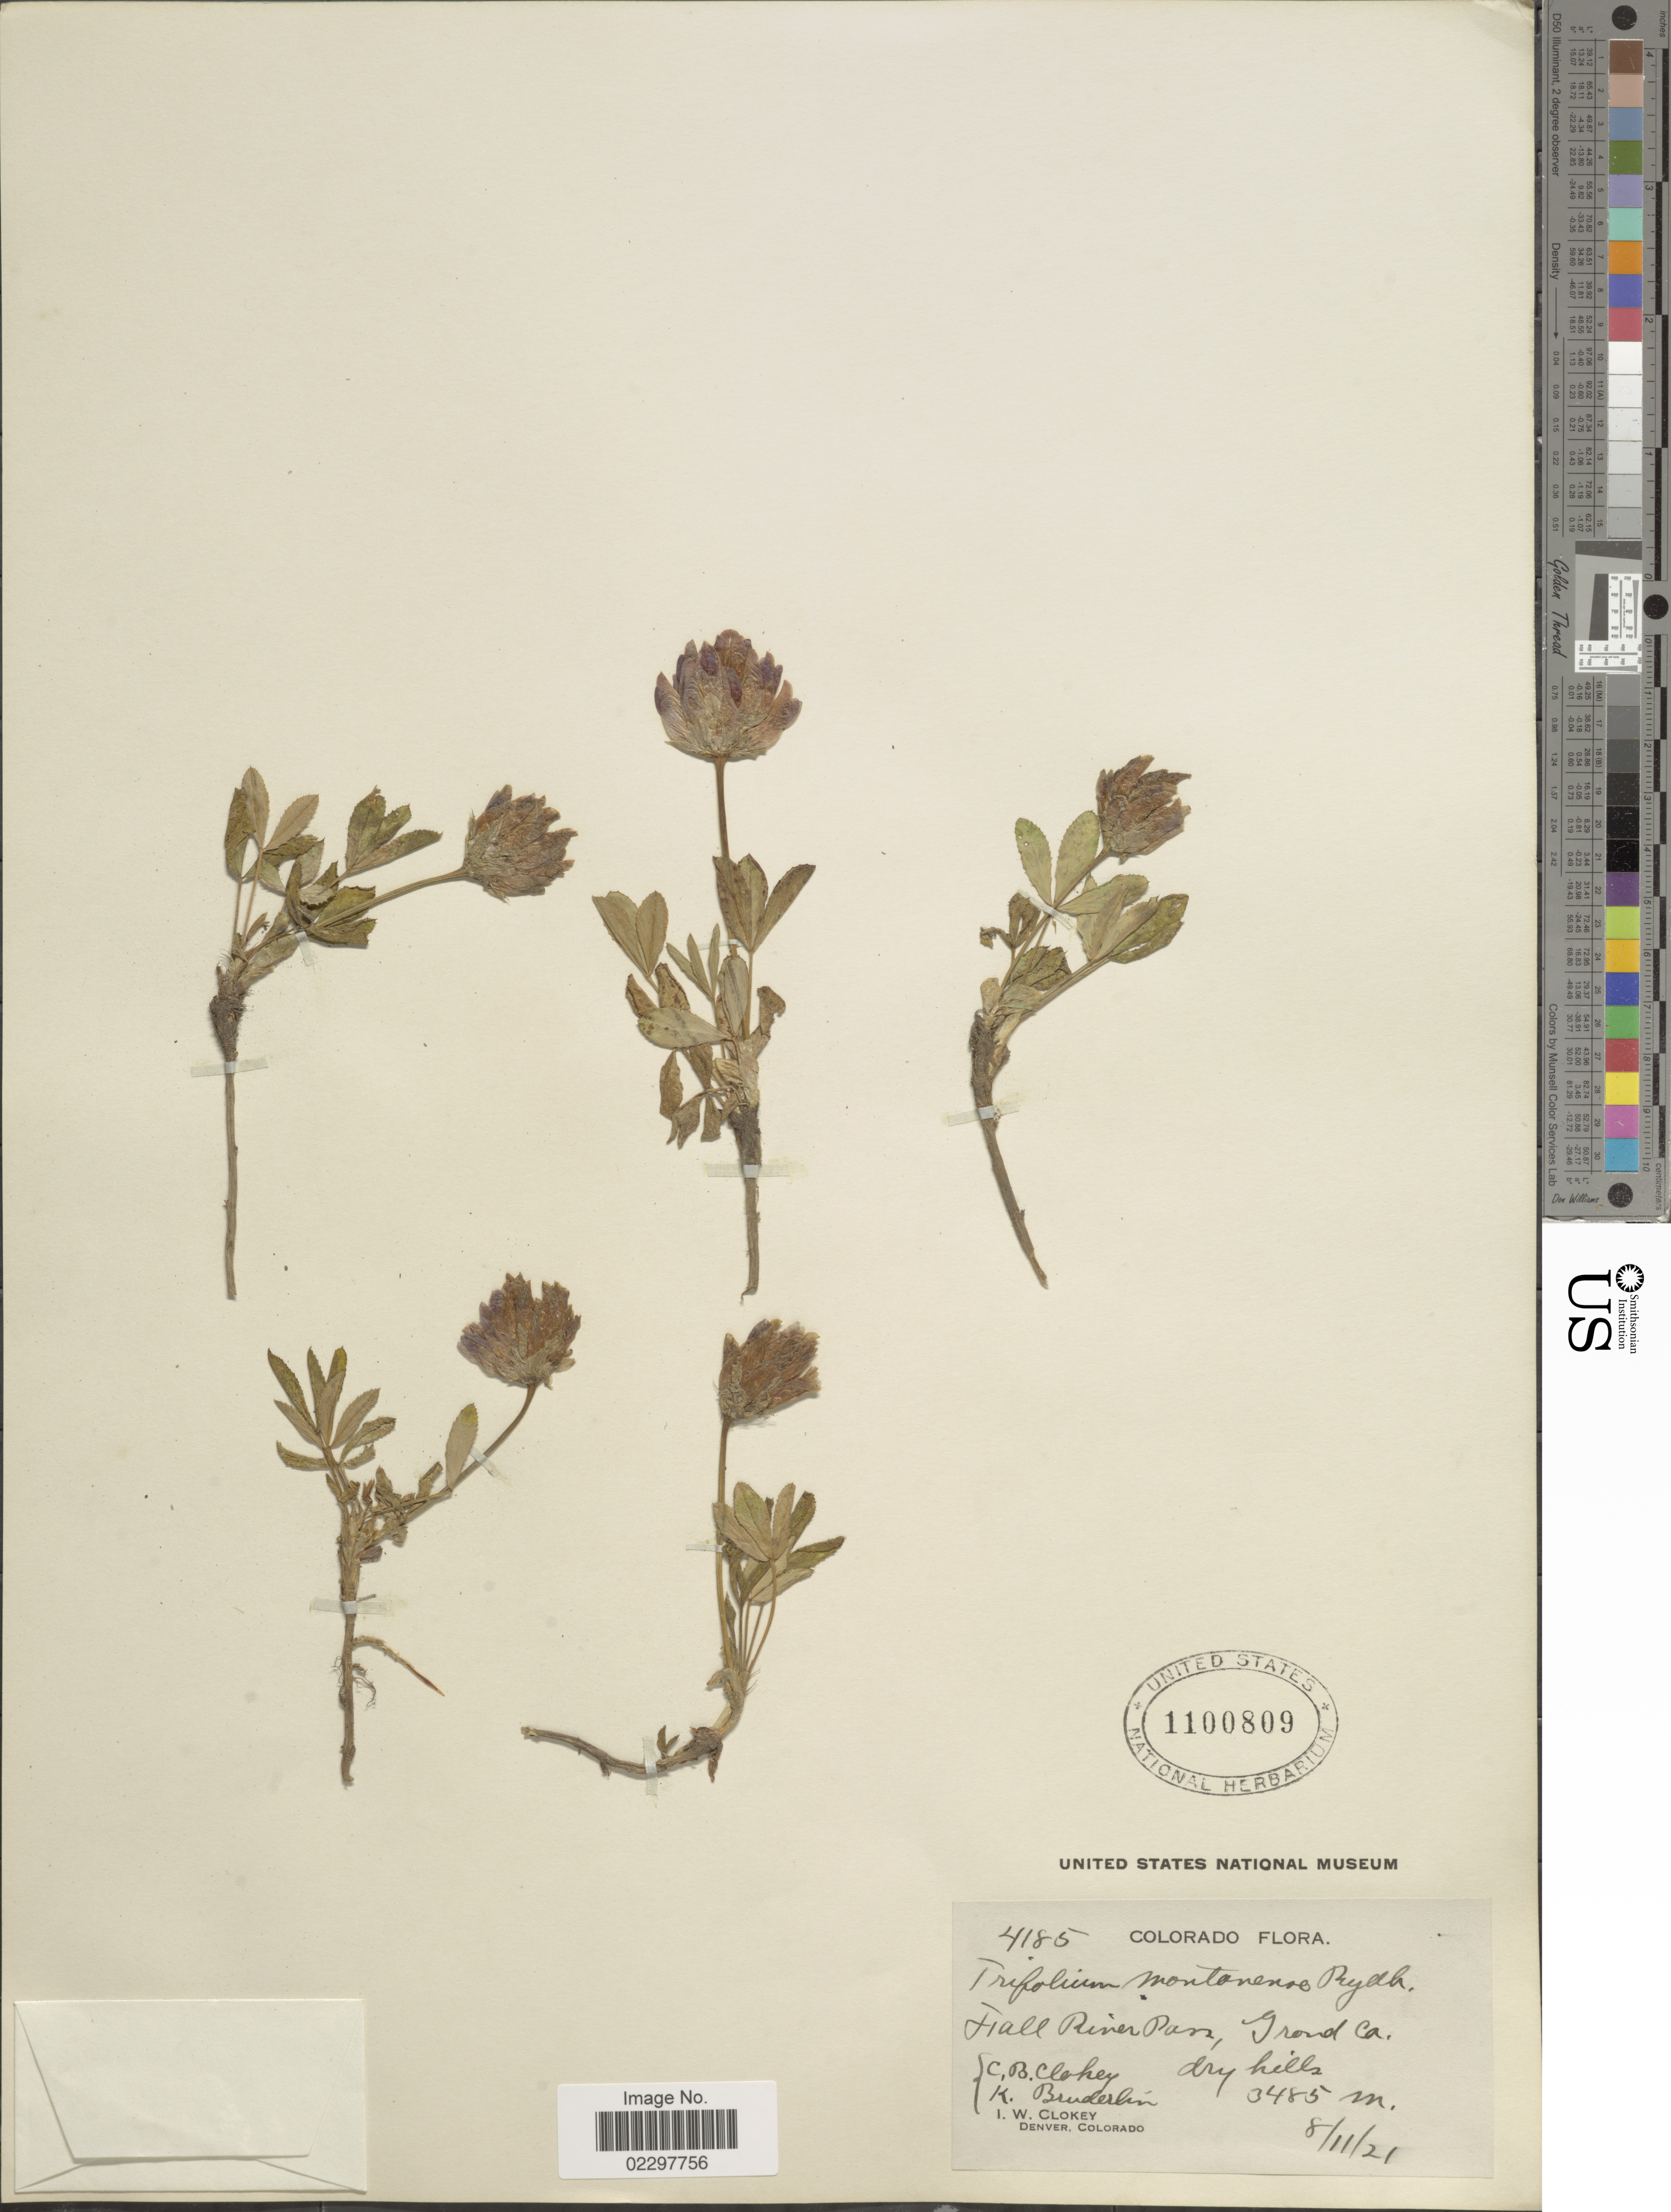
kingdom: Plantae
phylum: Tracheophyta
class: Magnoliopsida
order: Fabales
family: Fabaceae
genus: Trifolium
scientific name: Trifolium parryi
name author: A. Gray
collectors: C. Clokey, K. Bruderlin & I. W. Clokey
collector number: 4185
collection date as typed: Transcribed d/m/y: 11/8/21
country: United States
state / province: Colorado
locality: Fall River Pass, Grand Ca, dry hills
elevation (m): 3485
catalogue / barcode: US 1100809